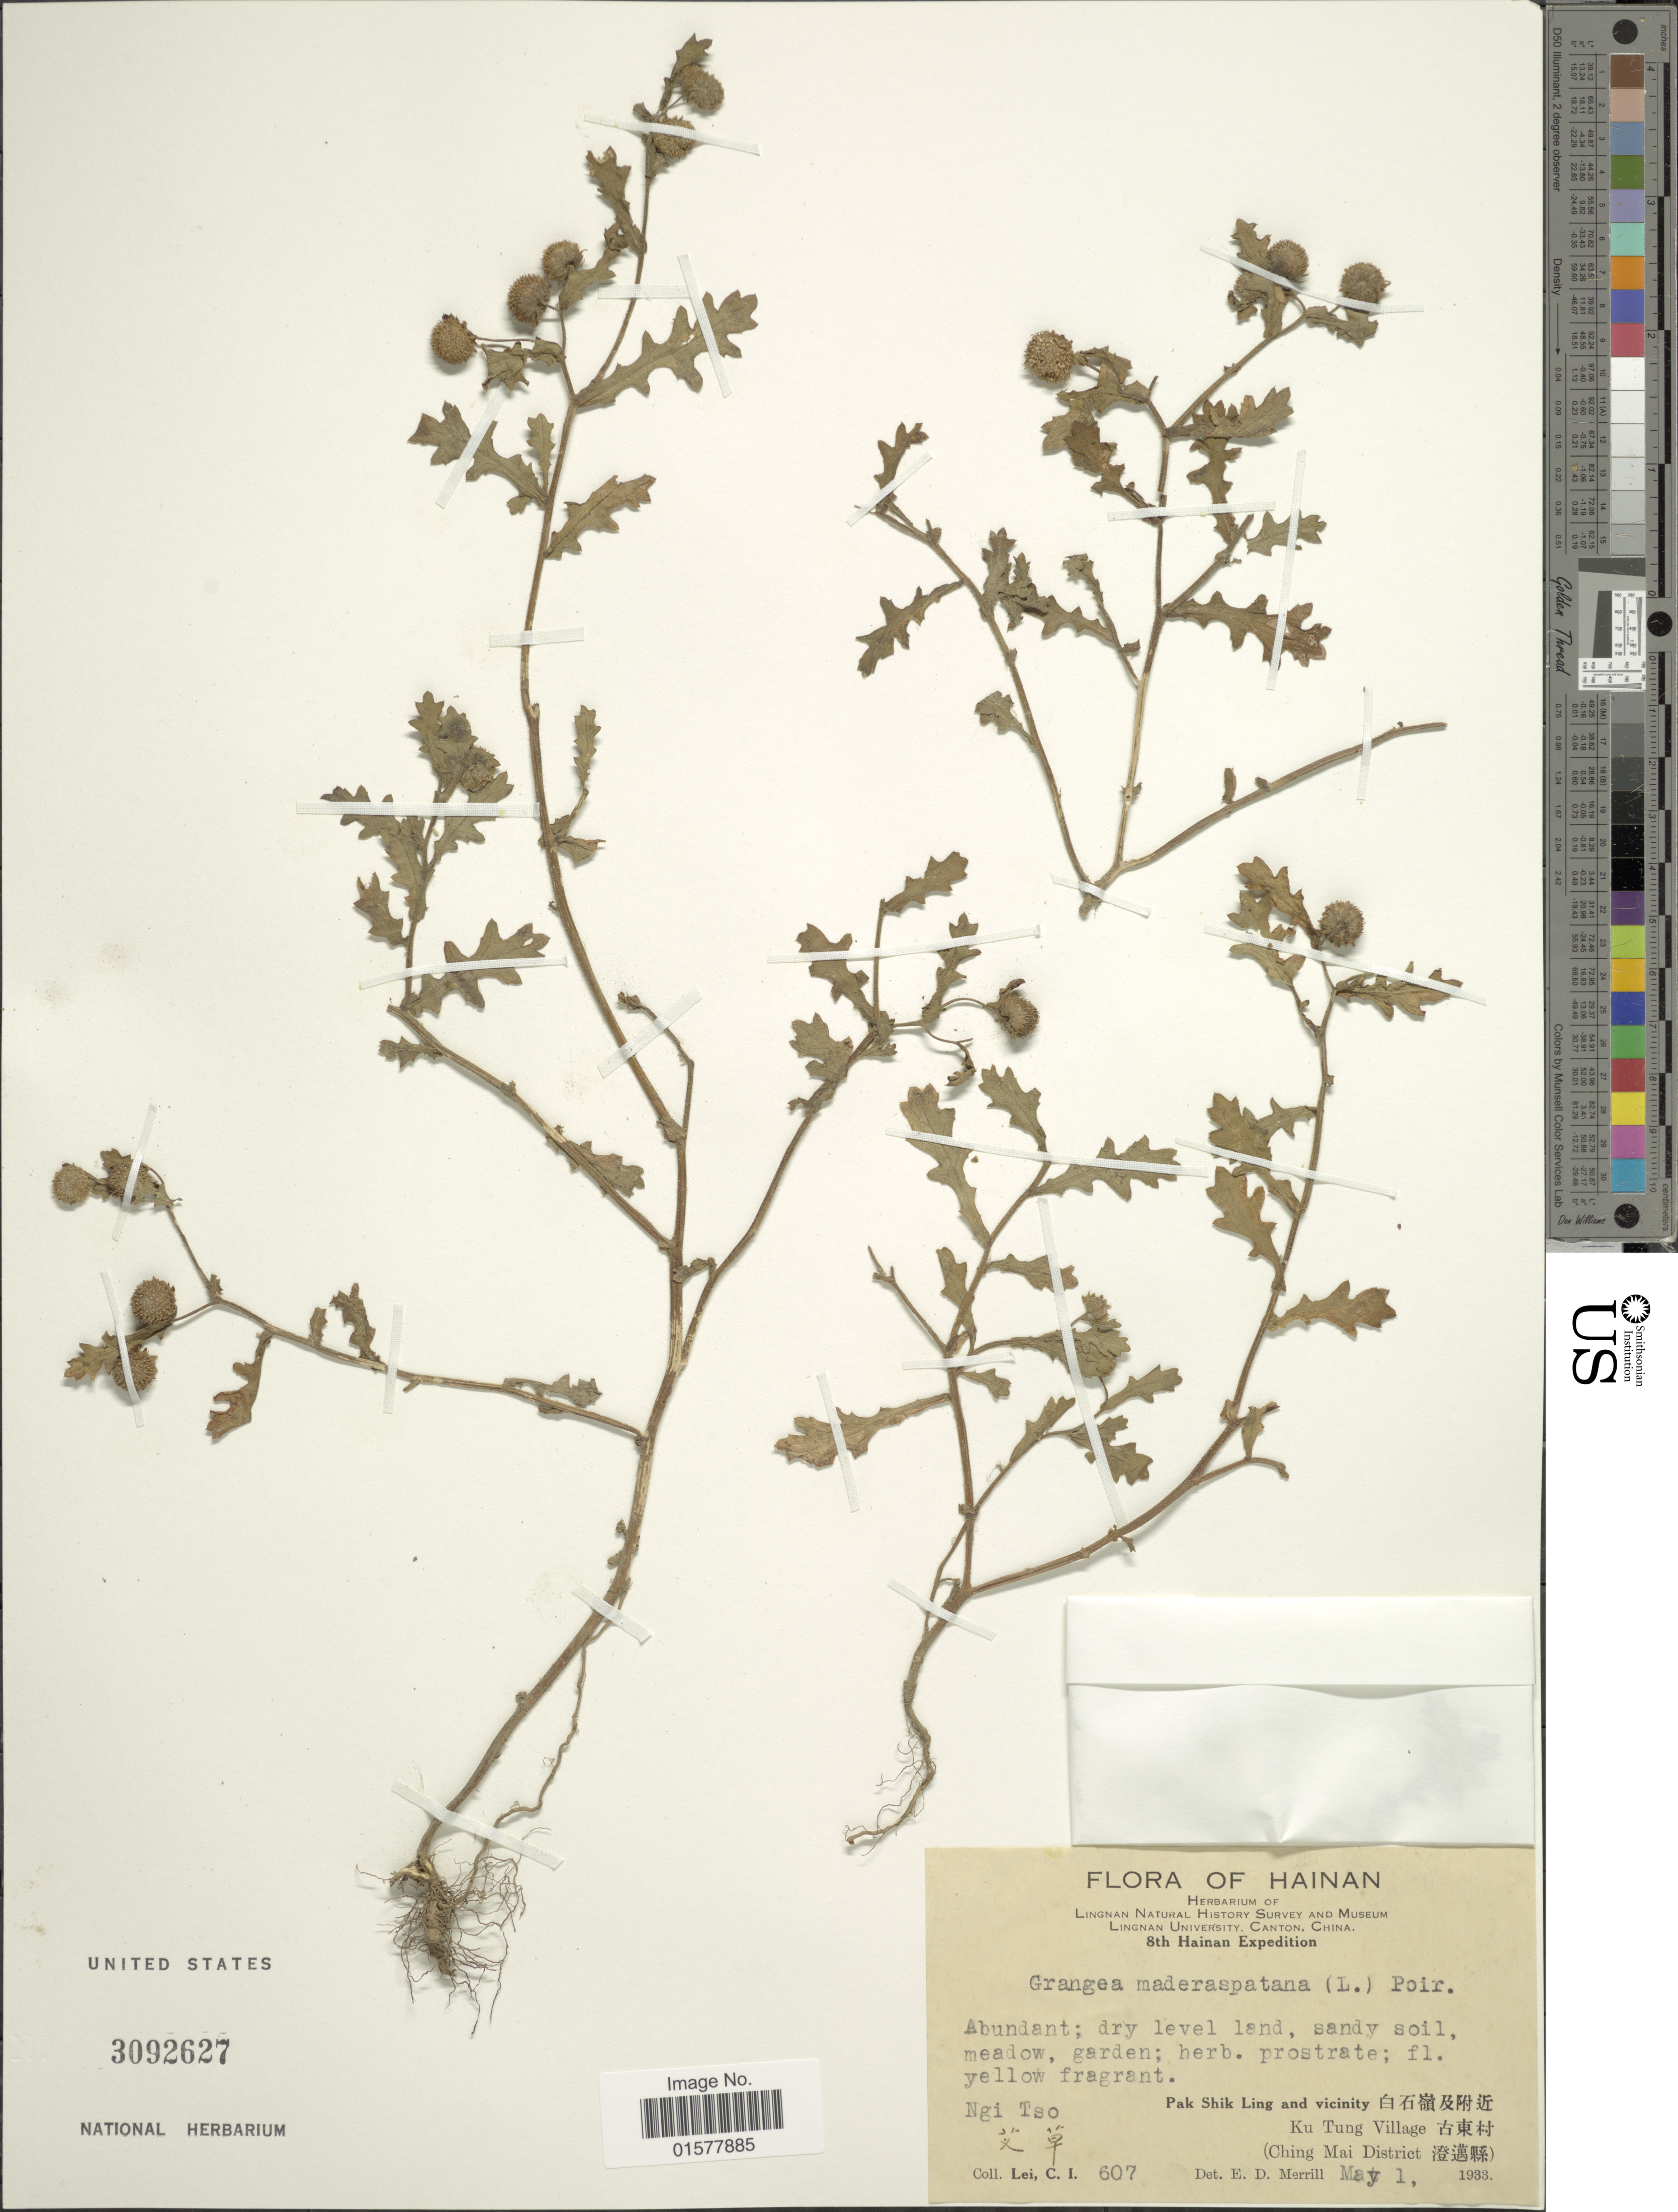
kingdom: Plantae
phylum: Tracheophyta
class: Magnoliopsida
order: Asterales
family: Asteraceae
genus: Grangea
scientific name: Grangea maderaspatana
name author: (L.) Poir.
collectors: C. I. Lei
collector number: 607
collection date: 1933-05-01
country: China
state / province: Hainan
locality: Pak Shik Ling and Vicinity, Ngi Tso, Ku Tung Village, (Ching Mai District)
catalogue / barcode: US 3092627